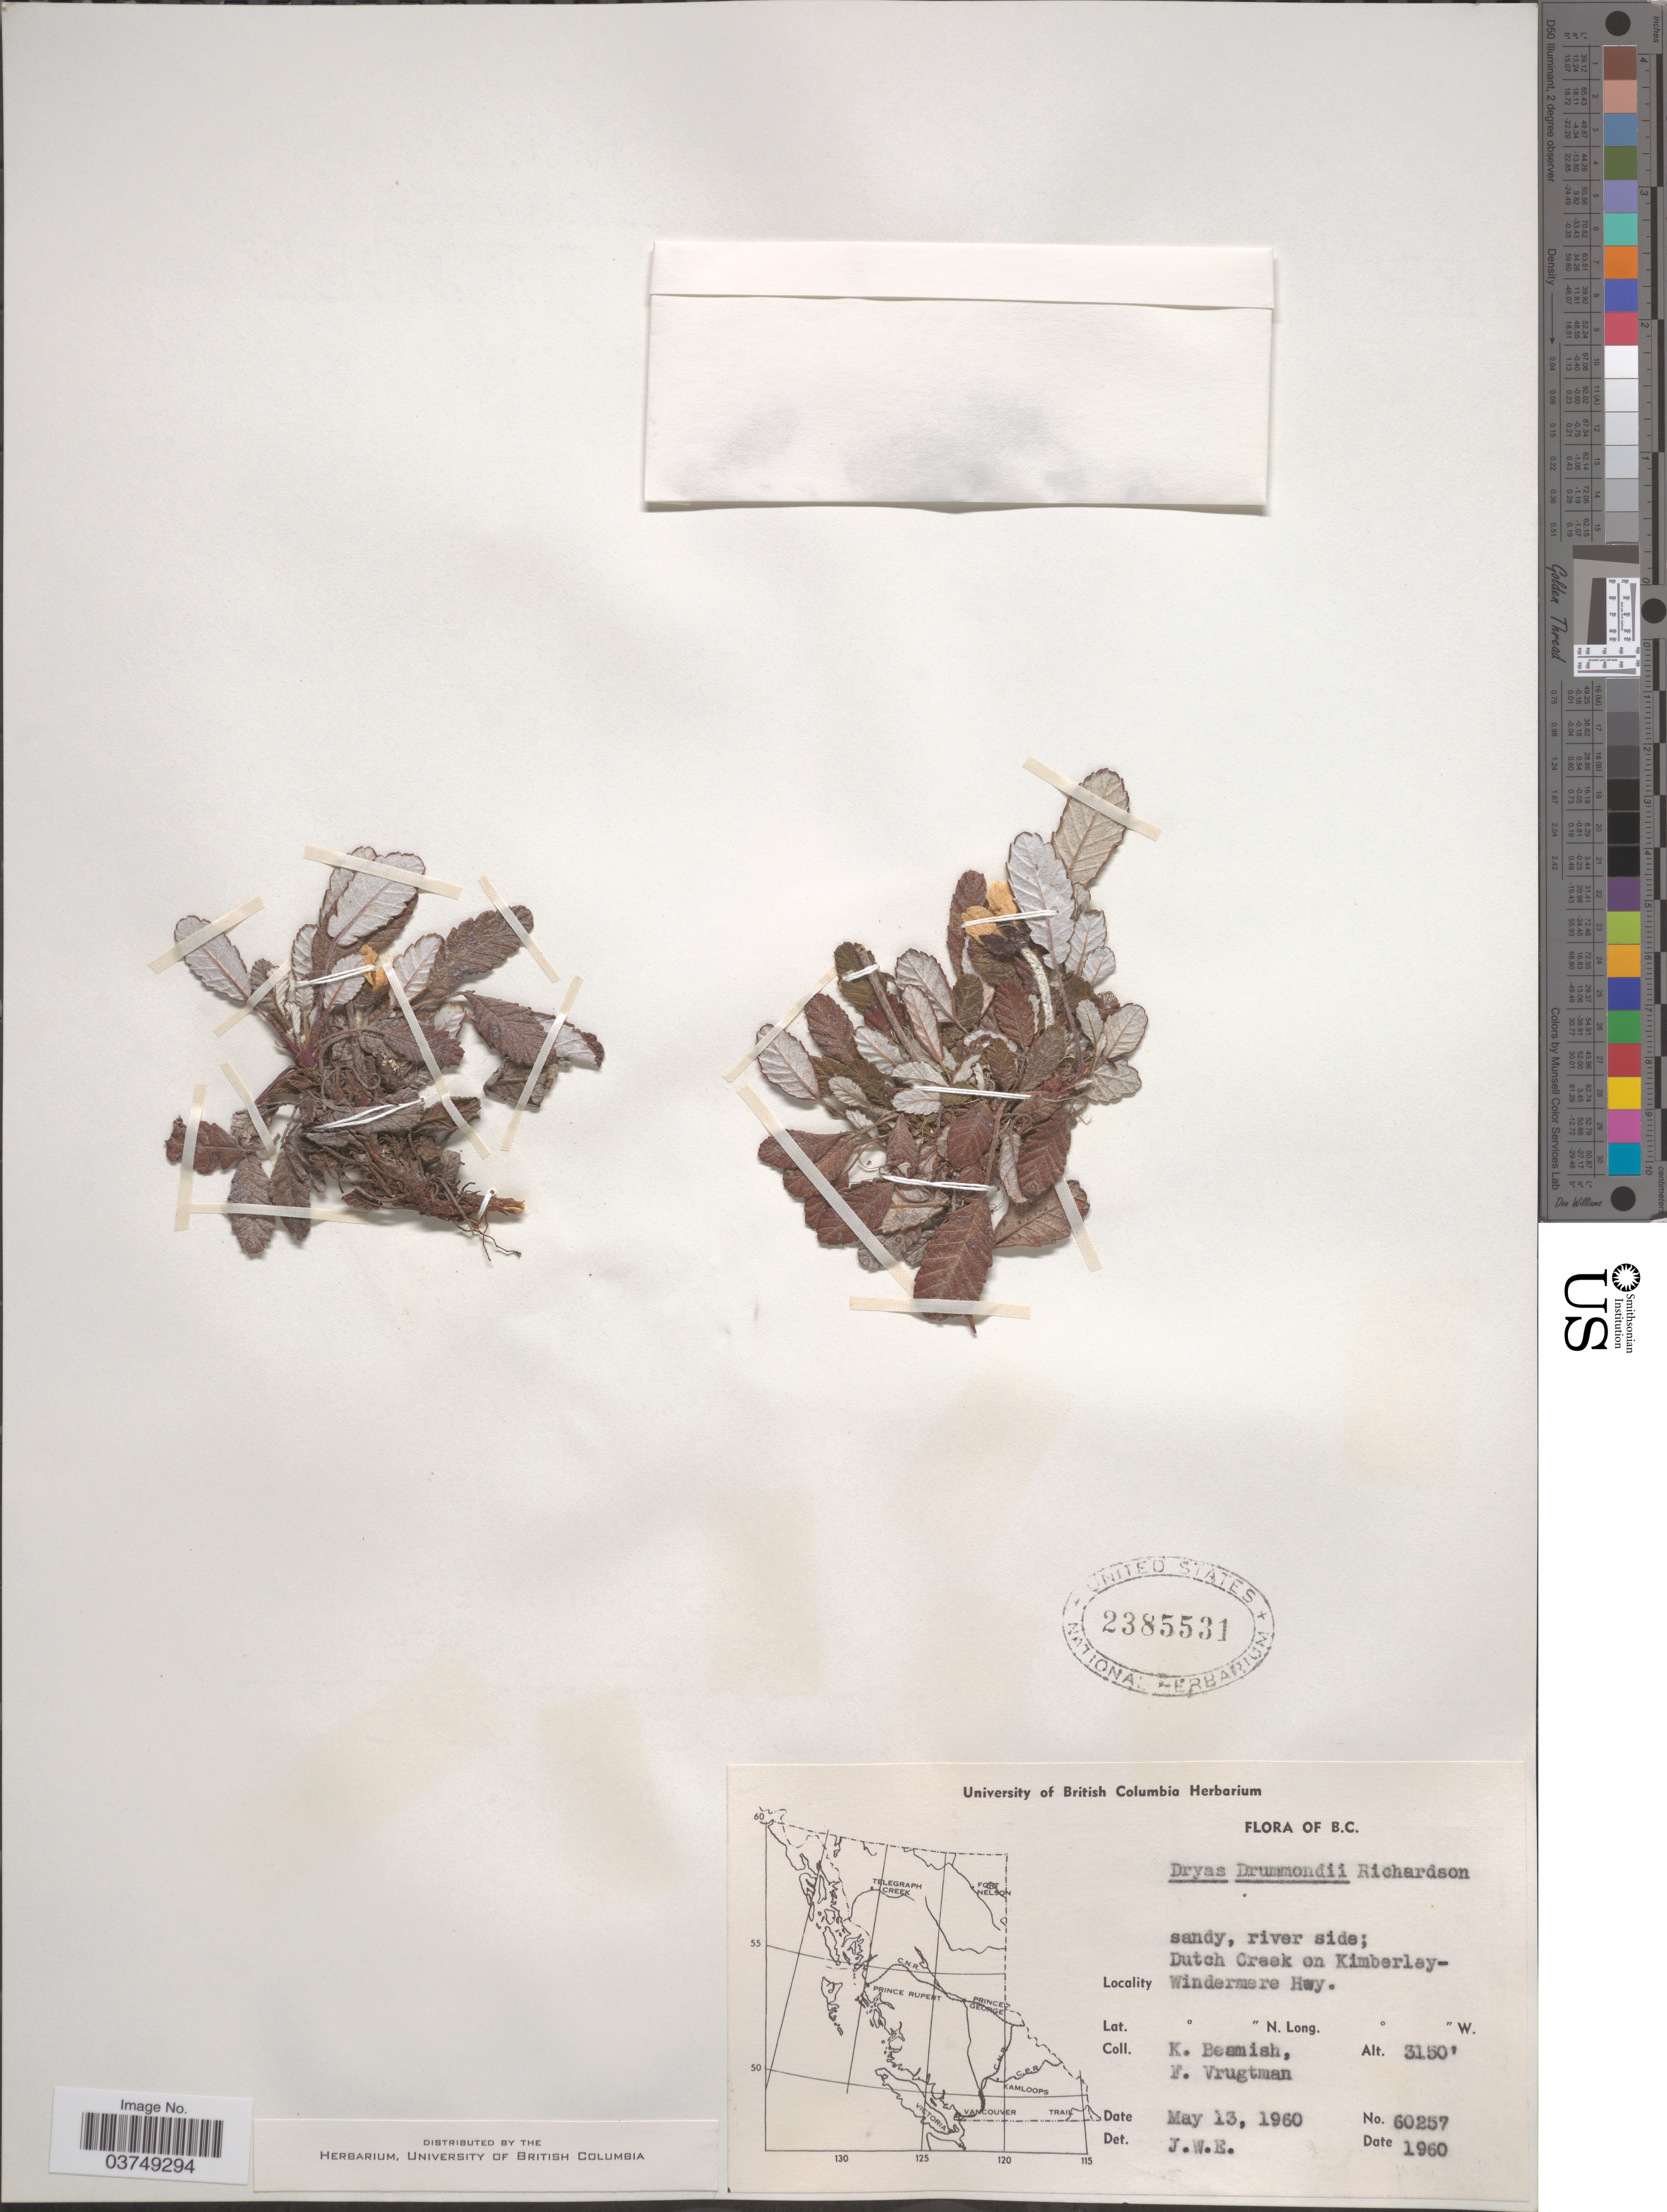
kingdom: Plantae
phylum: Tracheophyta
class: Magnoliopsida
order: Rosales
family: Rosaceae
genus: Dryas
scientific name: Dryas drummondii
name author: Hook. & Richardson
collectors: K. Beamish & F. Vrugtman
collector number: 60257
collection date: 1960-05-13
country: Canada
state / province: British Columbia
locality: Dutch Creek on Kimberlay-Windermere Hwy.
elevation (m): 960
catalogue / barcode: US 2385531